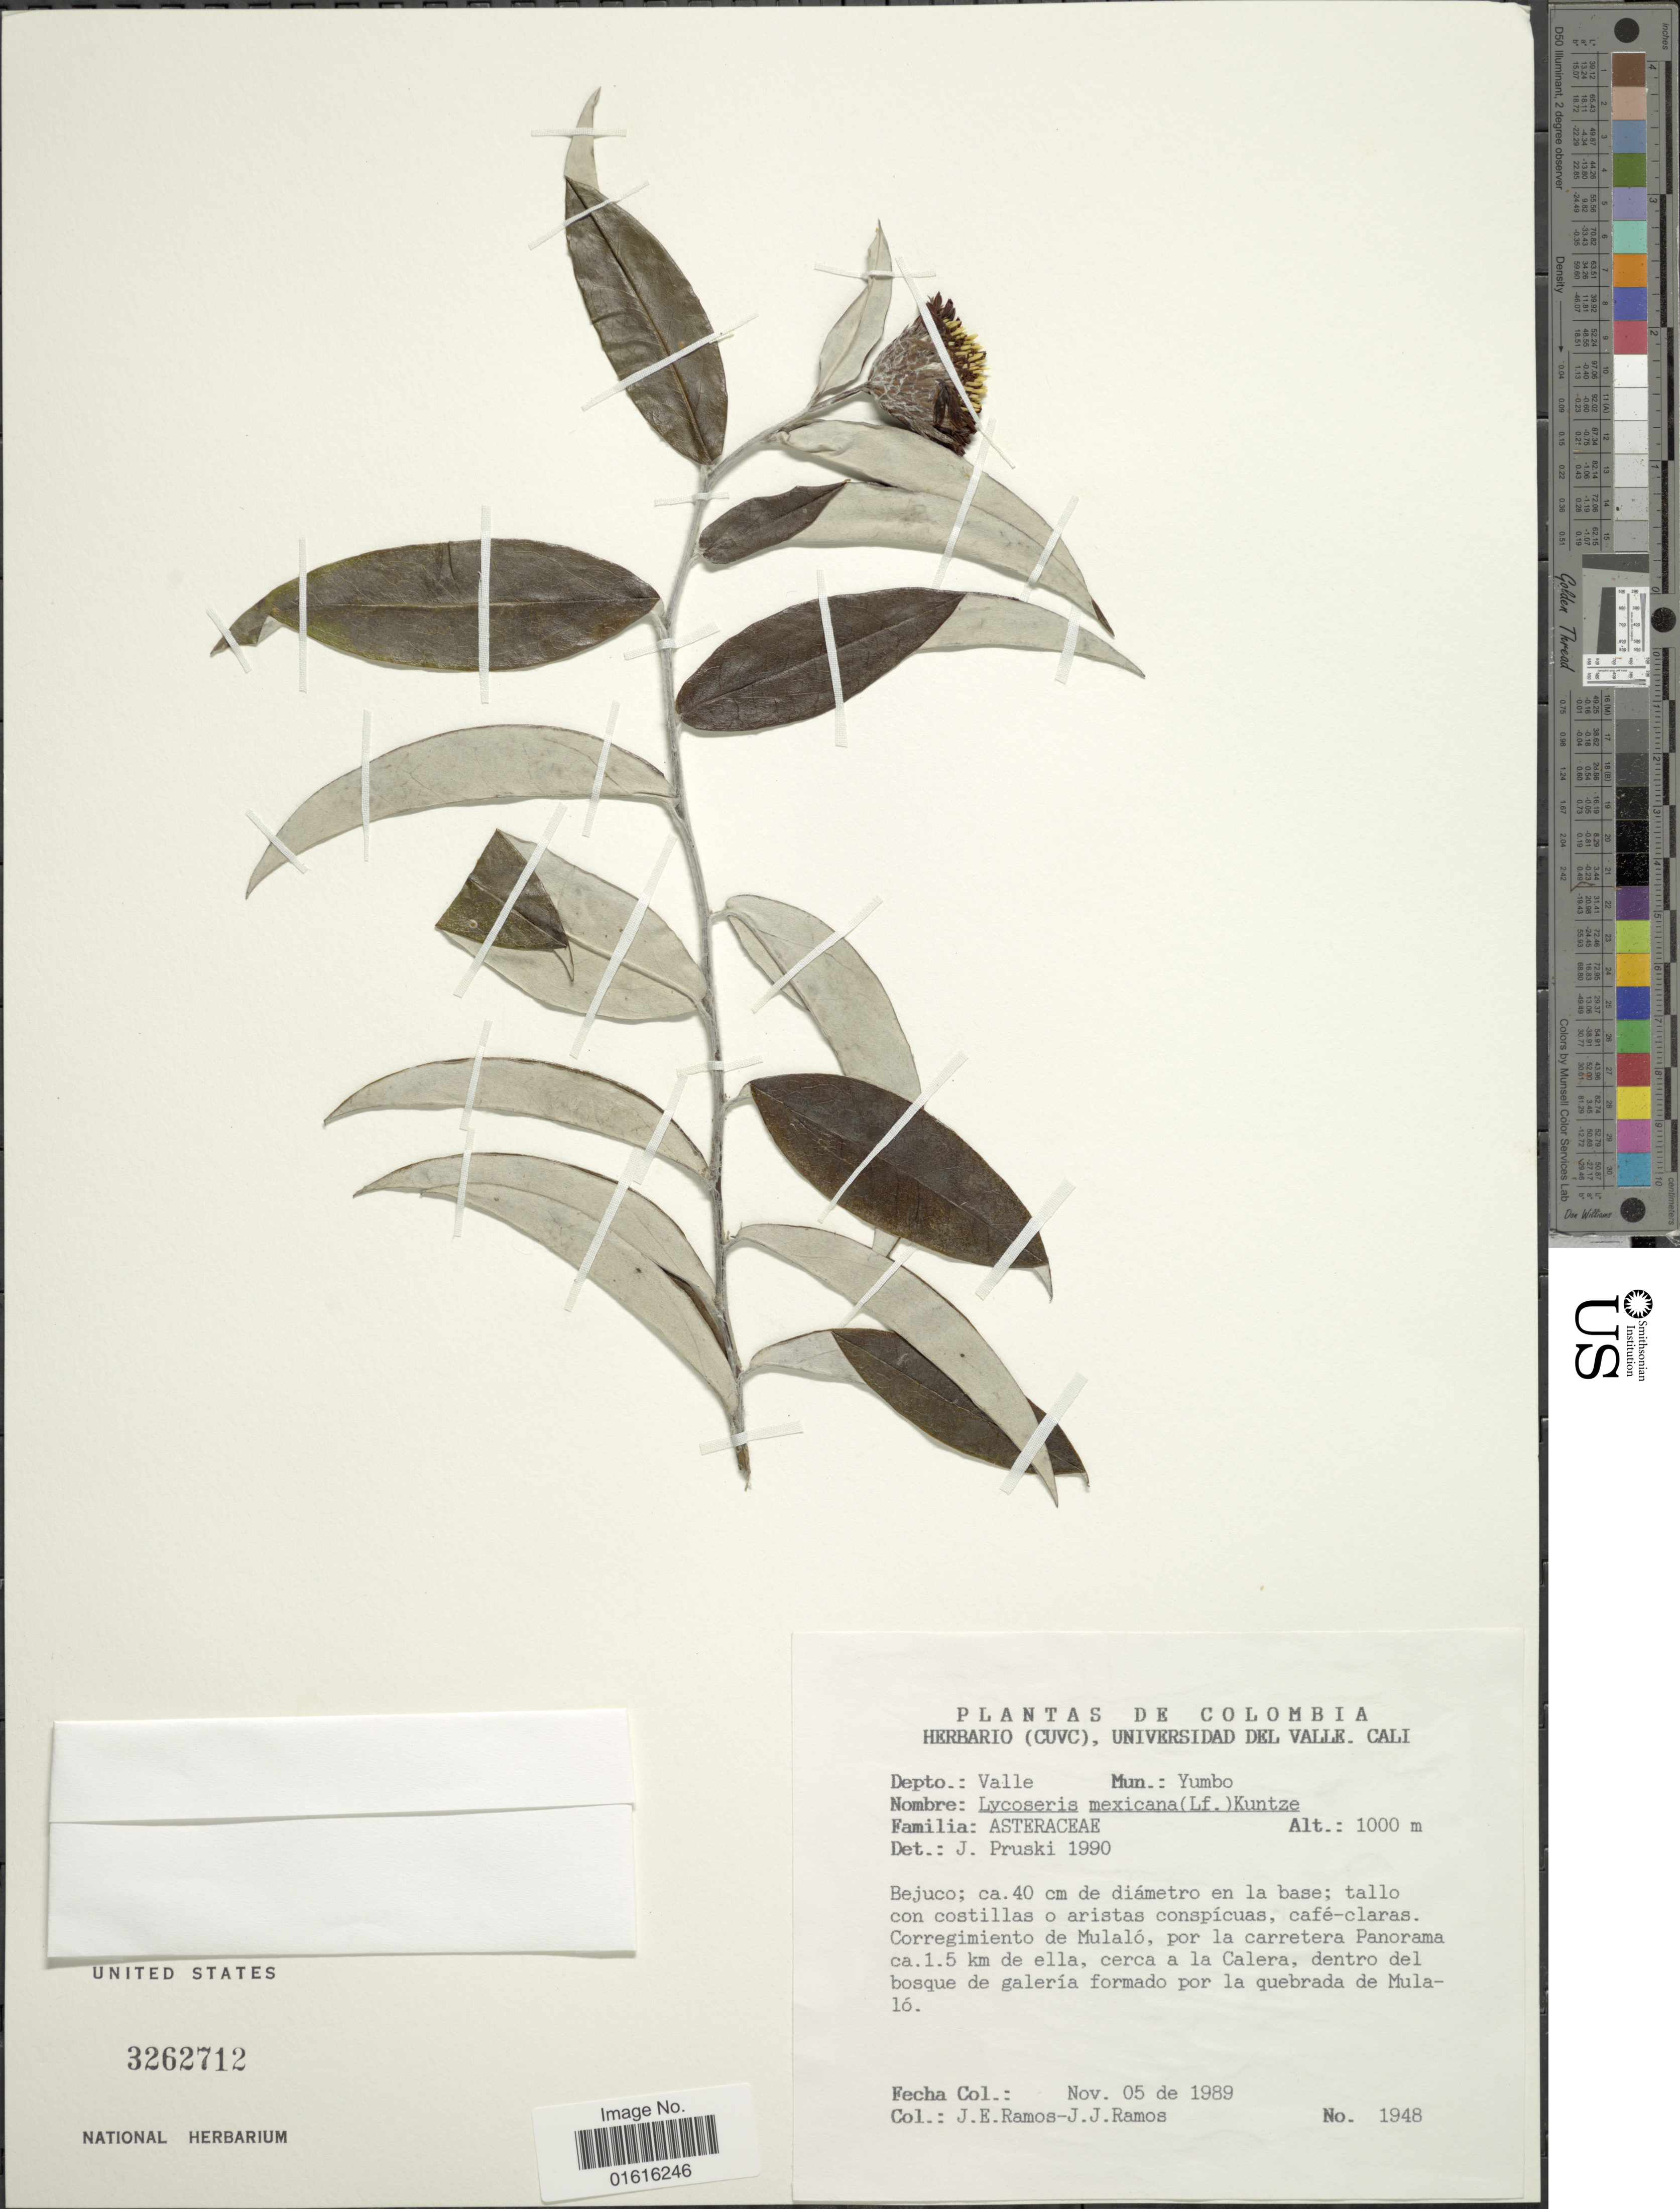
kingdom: Plantae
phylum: Tracheophyta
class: Magnoliopsida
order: Asterales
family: Asteraceae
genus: Lycoseris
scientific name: Lycoseris mexicana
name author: (L. f.) Cass.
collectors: J. E. Ramos & J. J. Ramos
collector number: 1948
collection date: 1989-11-05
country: Colombia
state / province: Valle del Cauca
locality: Depto.: Valle. Mun.: Yumbo. Corregimiento de Mulaló, por la carretera Panorama ca. 1.5 km de ella, cerca a la Calera, dentro del bosque de galeriía formado por la quebrada de Mulaló.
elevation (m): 1000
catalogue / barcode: US 3262712